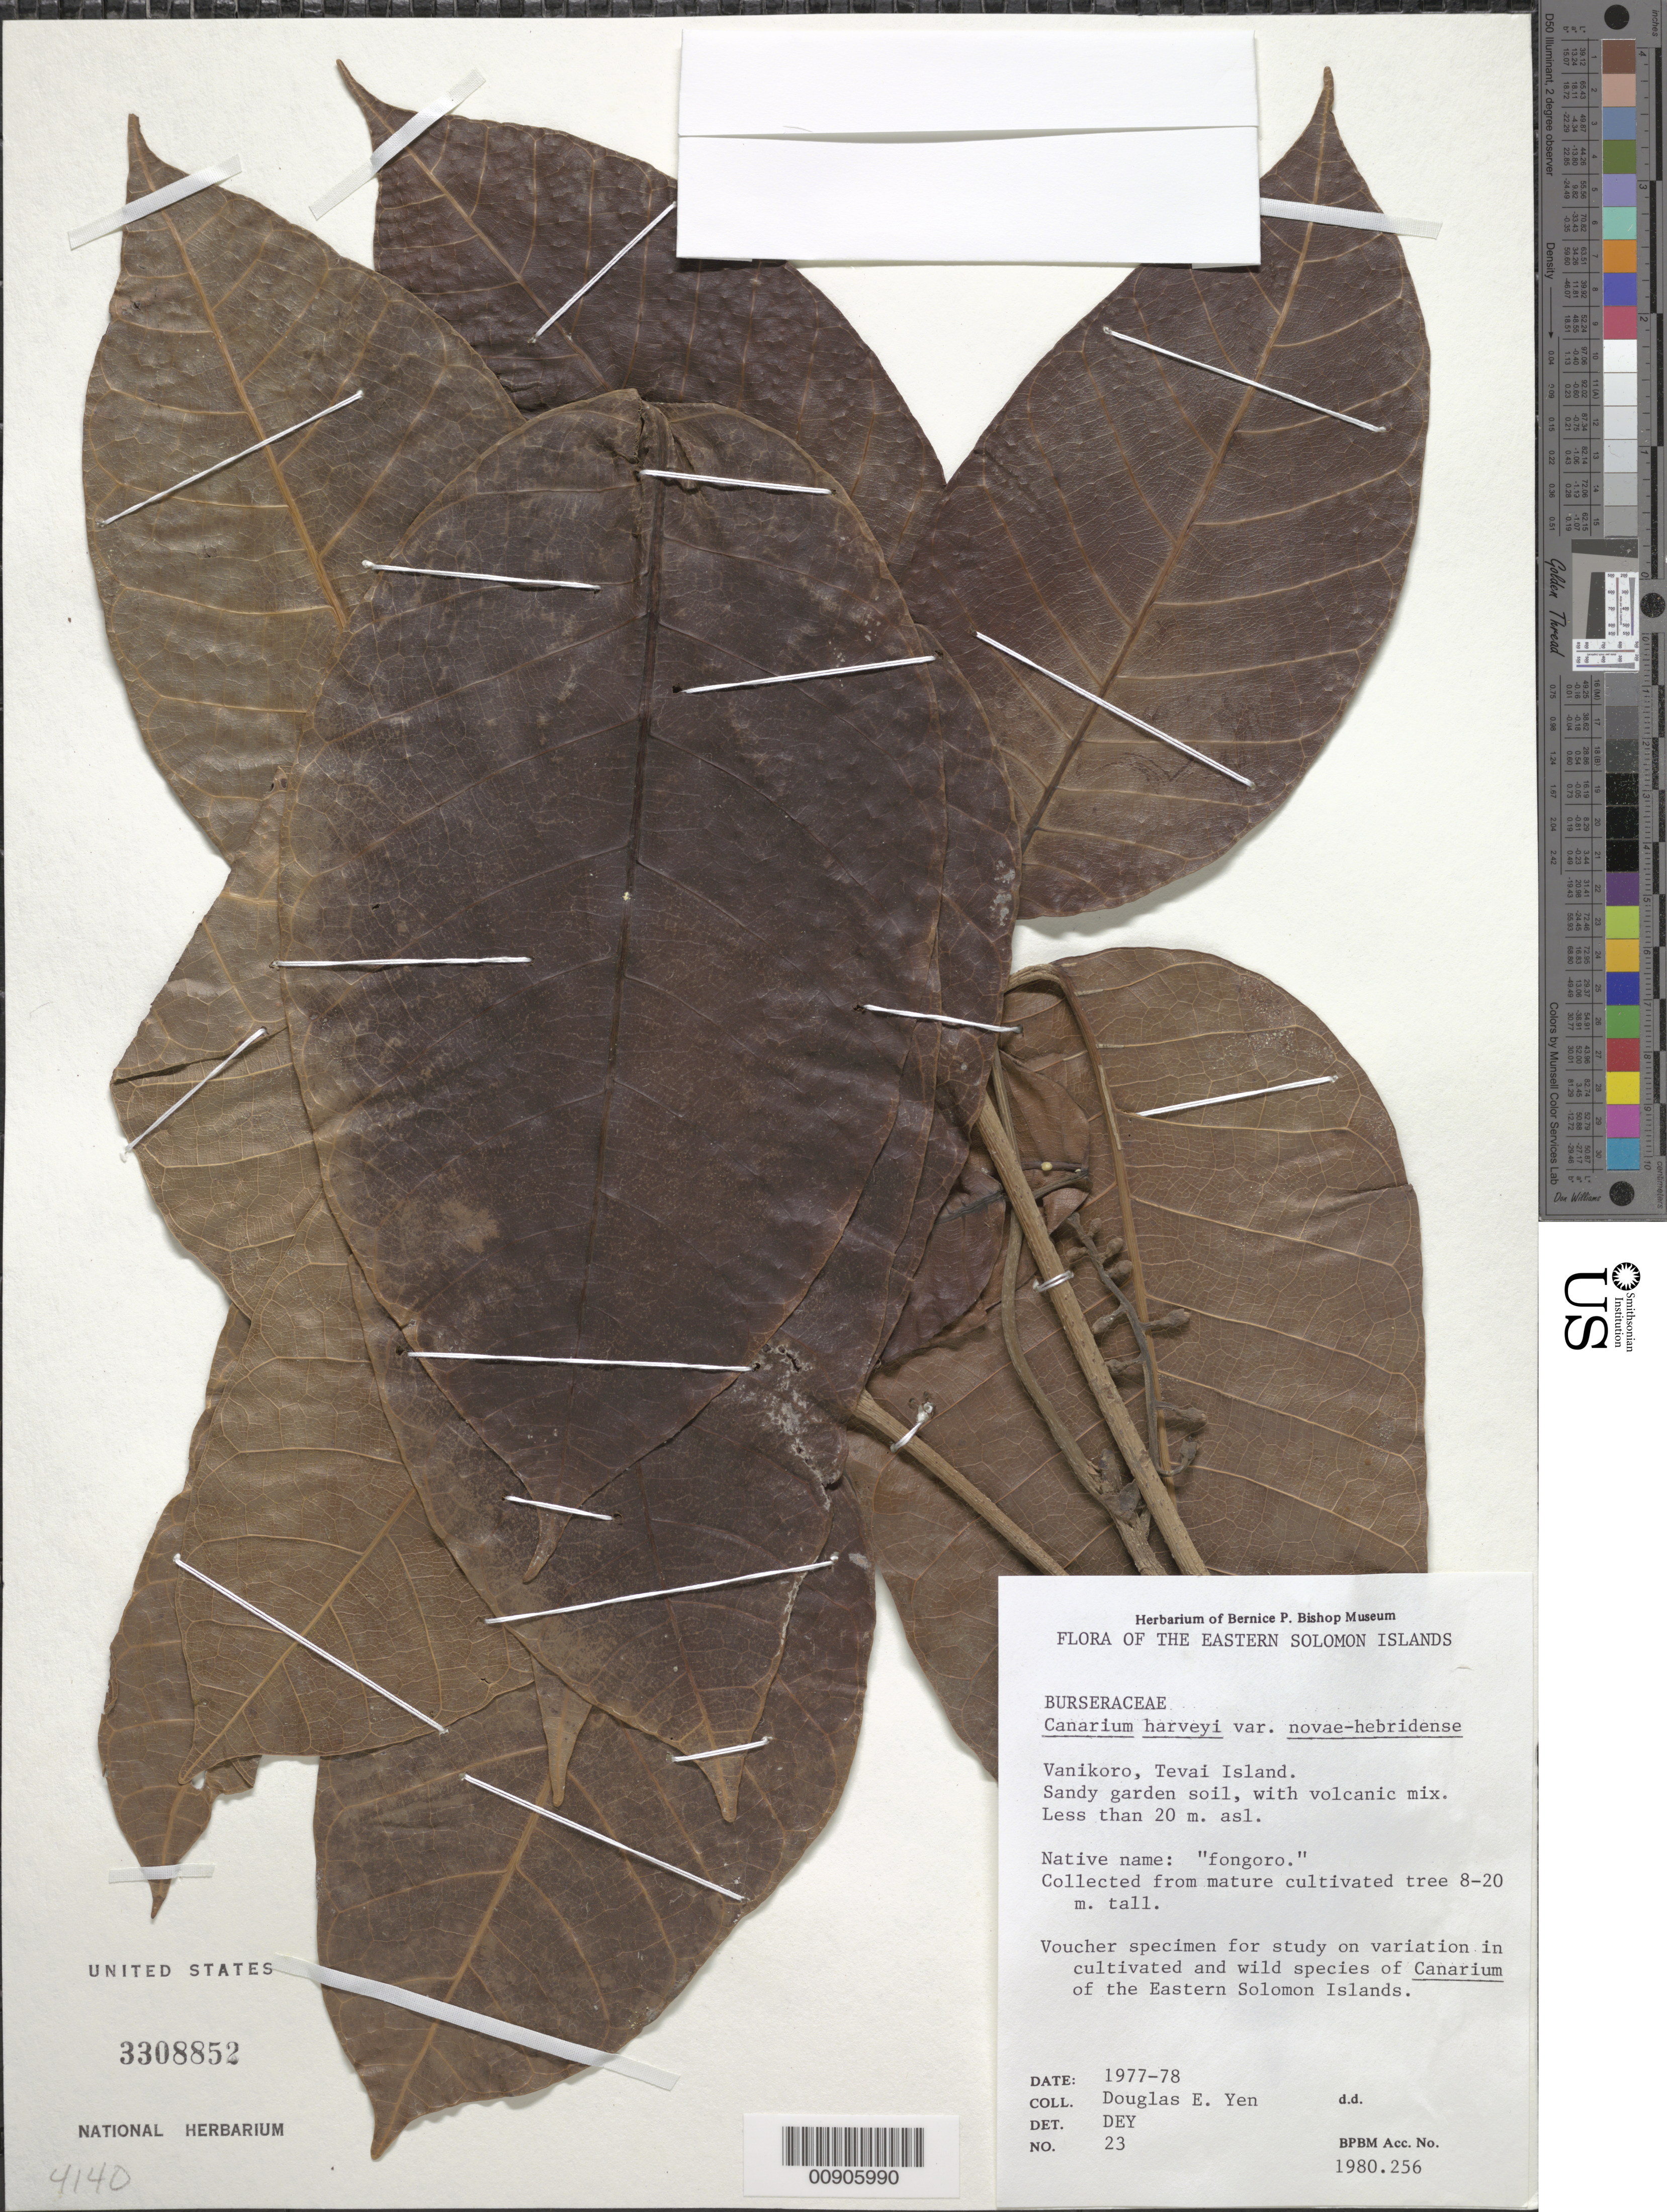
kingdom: Plantae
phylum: Tracheophyta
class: Magnoliopsida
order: Sapindales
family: Burseraceae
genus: Canarium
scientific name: Canarium harveyi var. novae-hebridense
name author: Leenh.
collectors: D. Yen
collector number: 23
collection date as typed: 1977 to 1978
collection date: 1977/1978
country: Solomon Islands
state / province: Temotu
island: Te Anu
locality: Eastern Solomon Islands, Vanikoro. Tevai I. [ = Te Anu]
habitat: Sandy garden soil, with volcanic mix.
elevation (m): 20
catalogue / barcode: US 905990